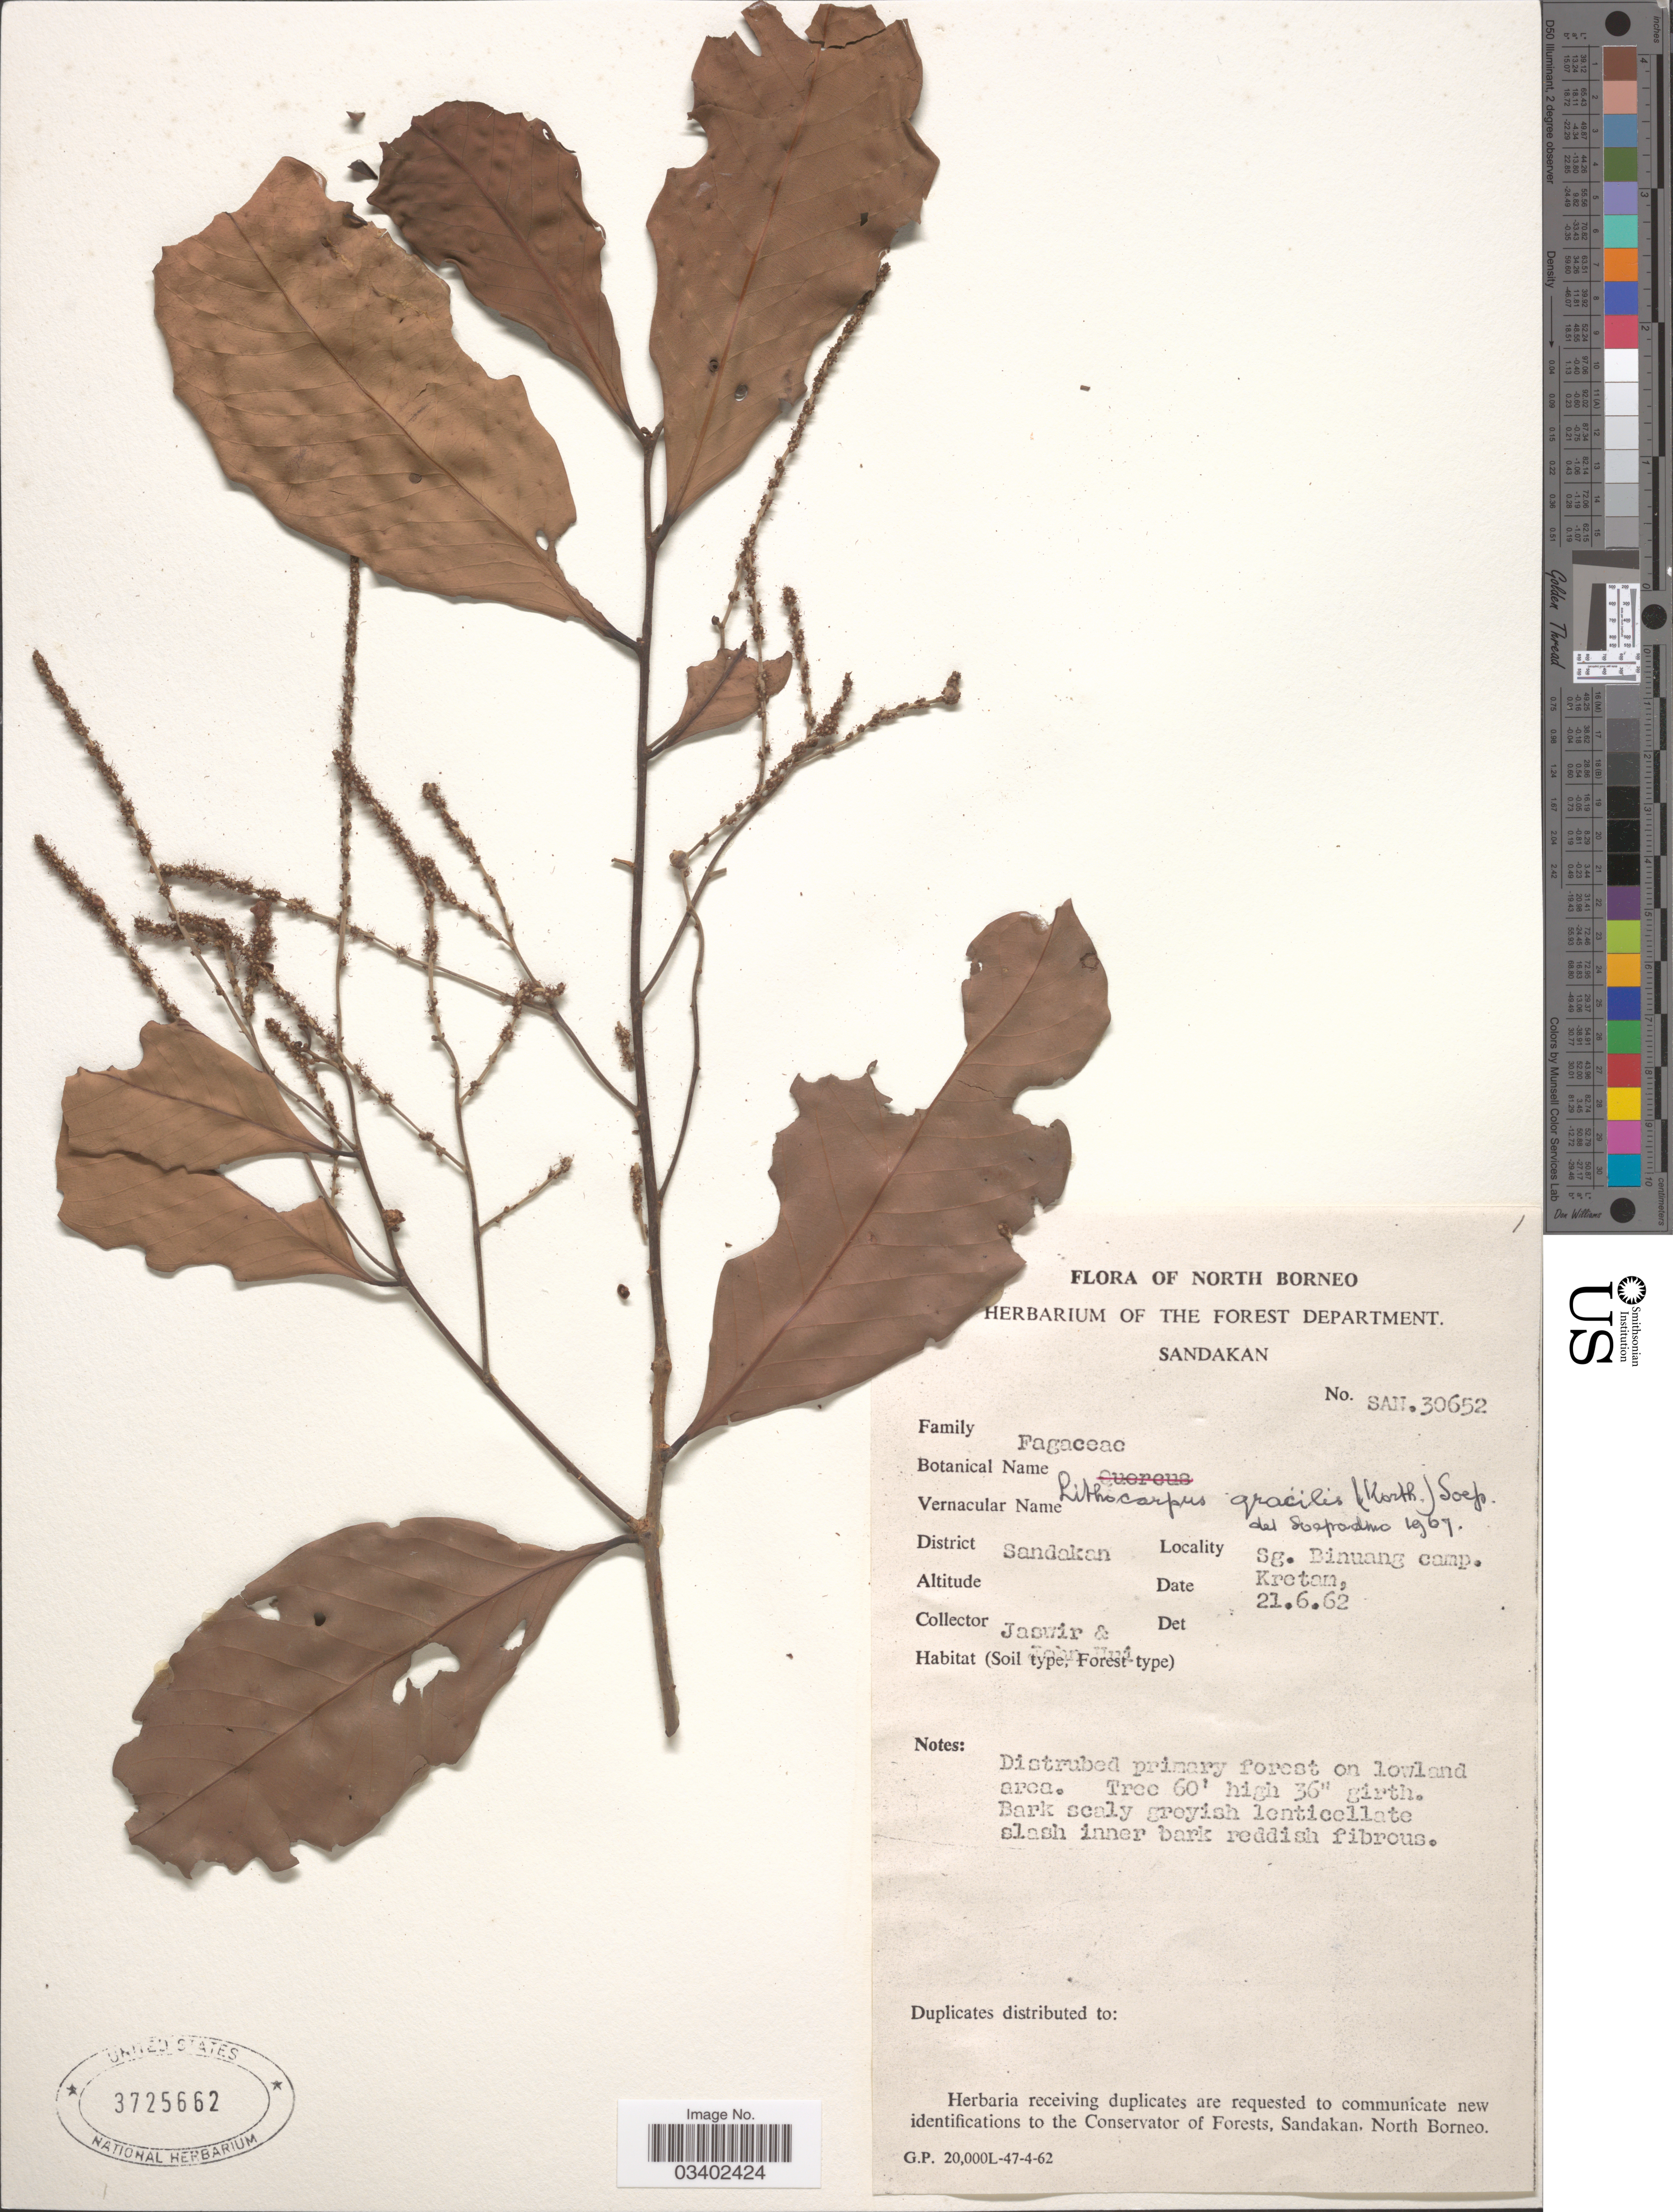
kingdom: Plantae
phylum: Tracheophyta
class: Magnoliopsida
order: Fagales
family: Fagaceae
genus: Lithocarpus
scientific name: Lithocarpus gracilis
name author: (Korth.) Soepadmo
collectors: Jaswir & Collector illegible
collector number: SAN.30652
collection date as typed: Transcribed d/m/y: 21/6/62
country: Malaysia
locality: North Borneo. District Sandakan. Sg. Binuang camp. Kretam.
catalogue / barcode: US 3725662